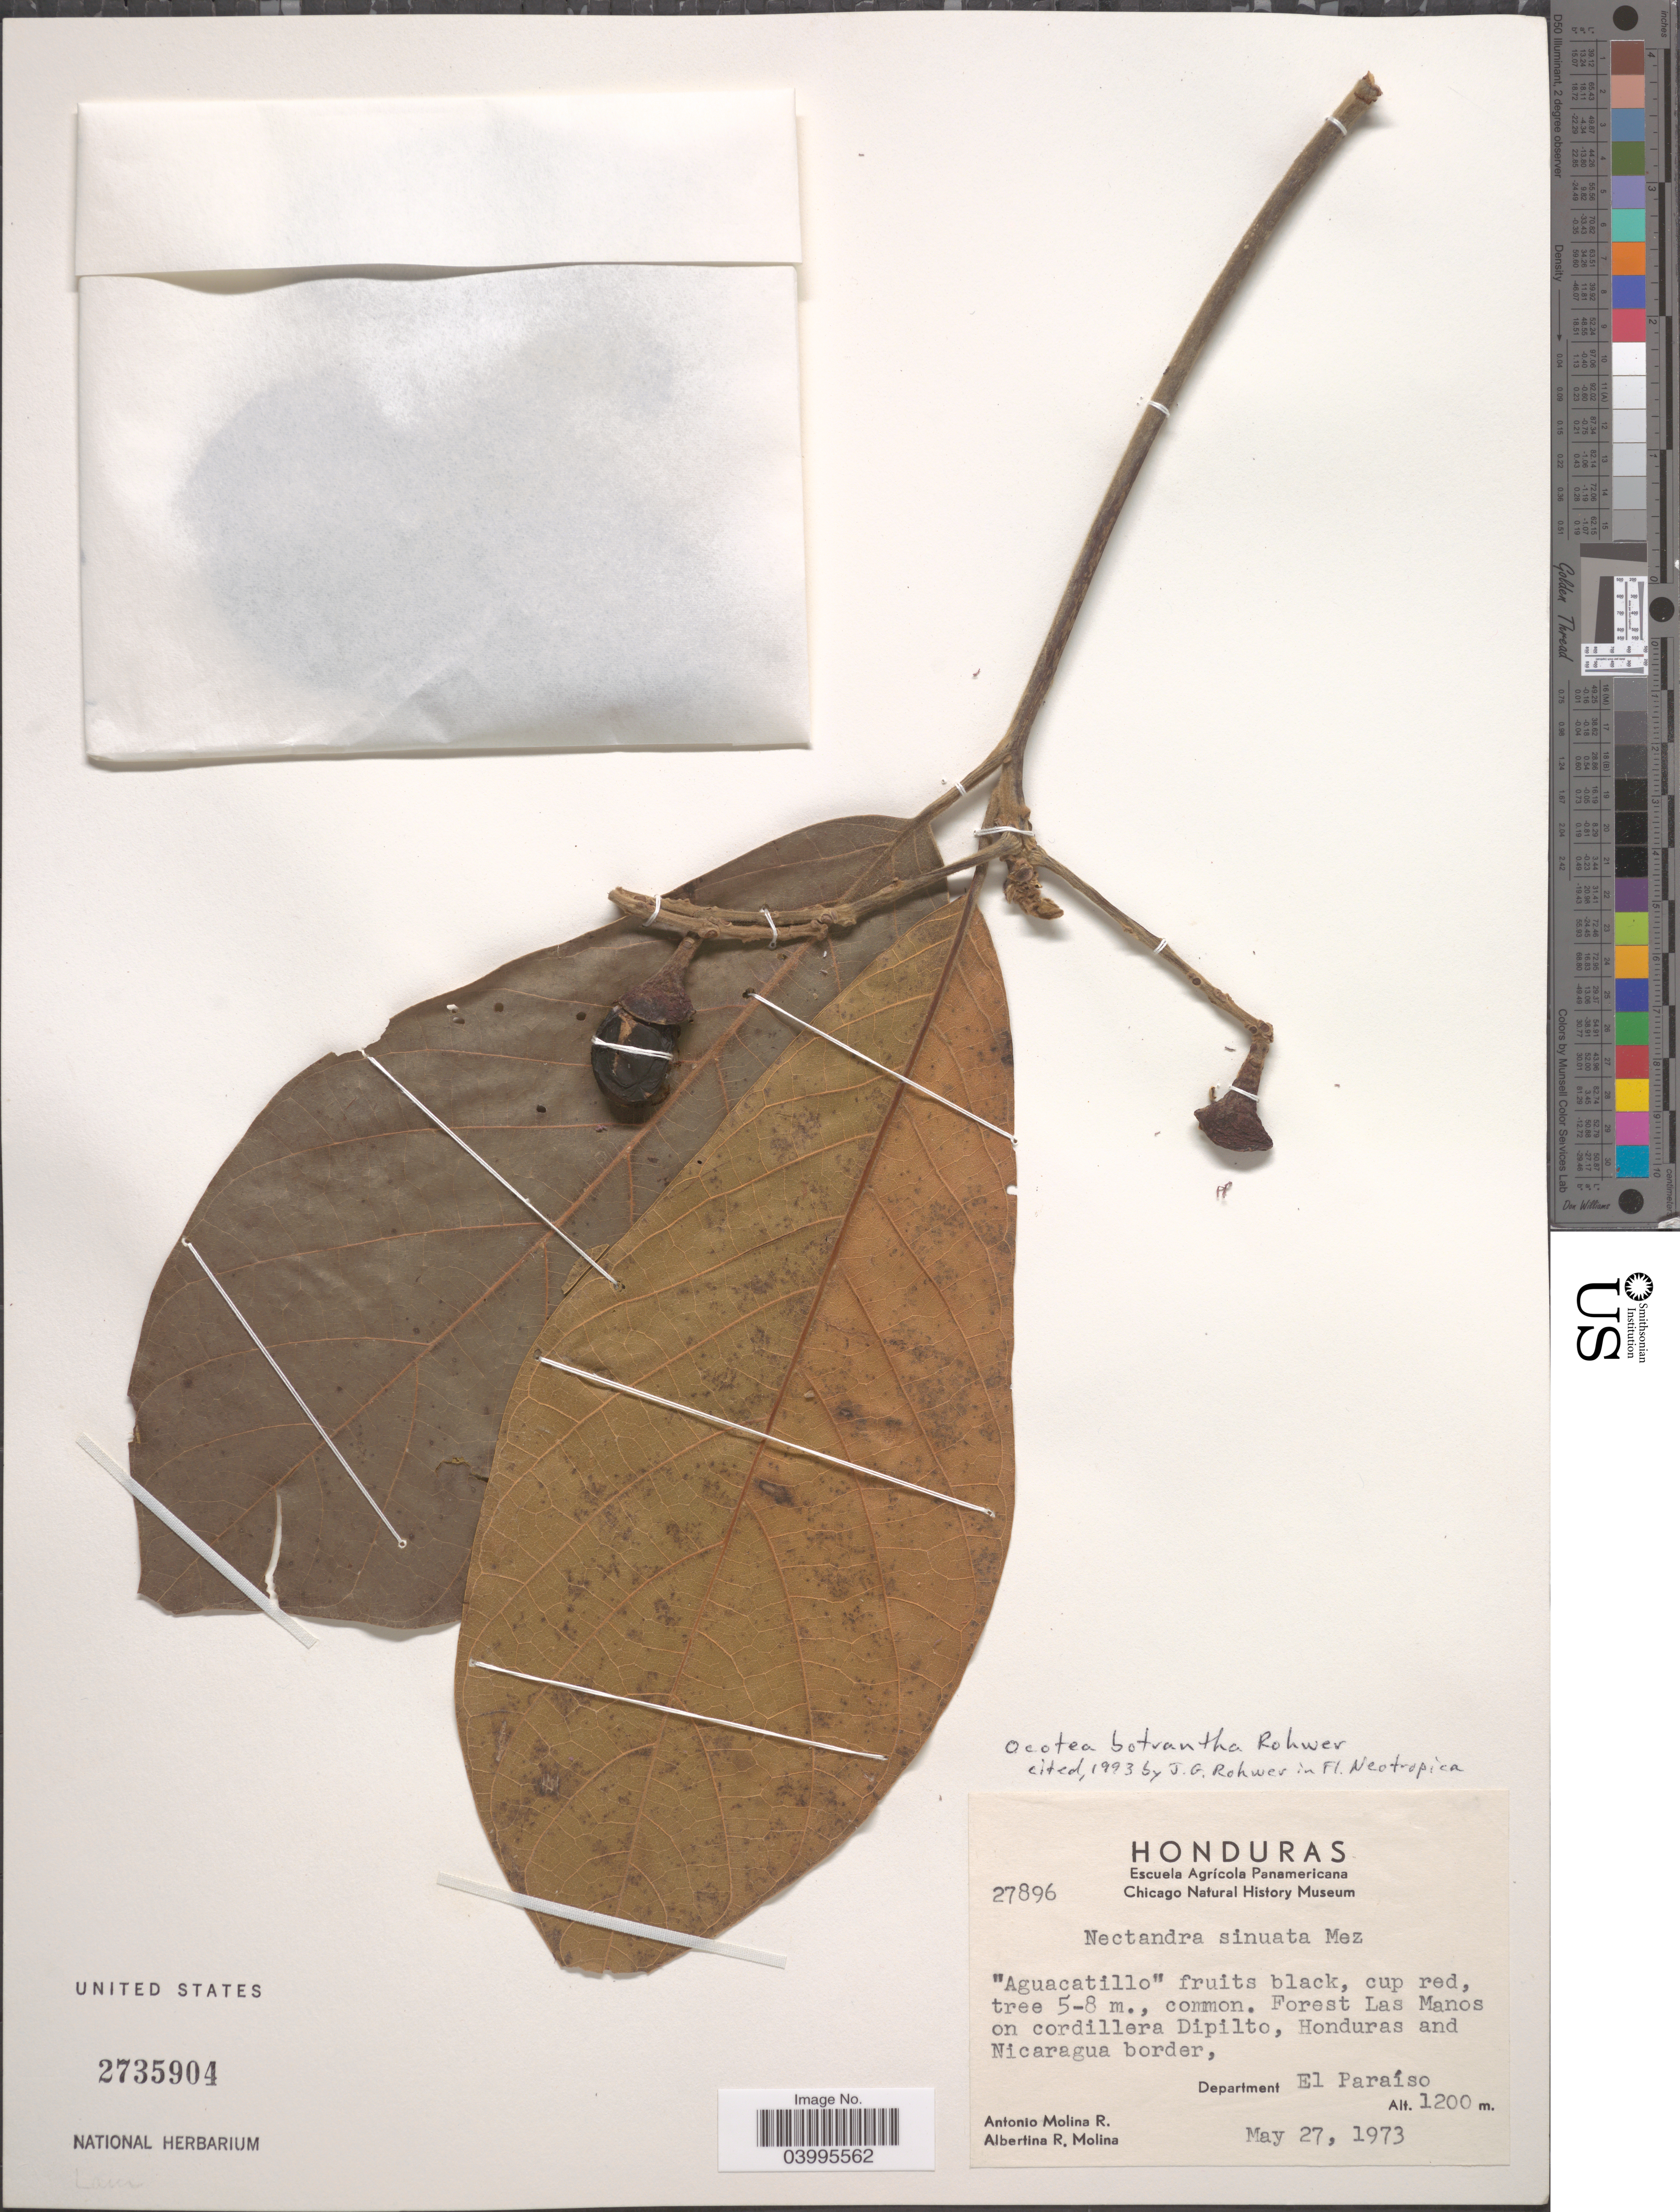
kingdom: Plantae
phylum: Tracheophyta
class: Magnoliopsida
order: Laurales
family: Lauraceae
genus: Ocotea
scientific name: Ocotea botrantha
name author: Rohwer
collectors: A. Molina R. & A. R. Molina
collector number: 27896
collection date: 1973-05-27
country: Honduras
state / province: El Paraiso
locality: Forest Las Manos on cordillera Dipilto, Honduras and Nicaragua border, Department El Paraíso.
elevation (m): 1200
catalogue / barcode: US 2735904